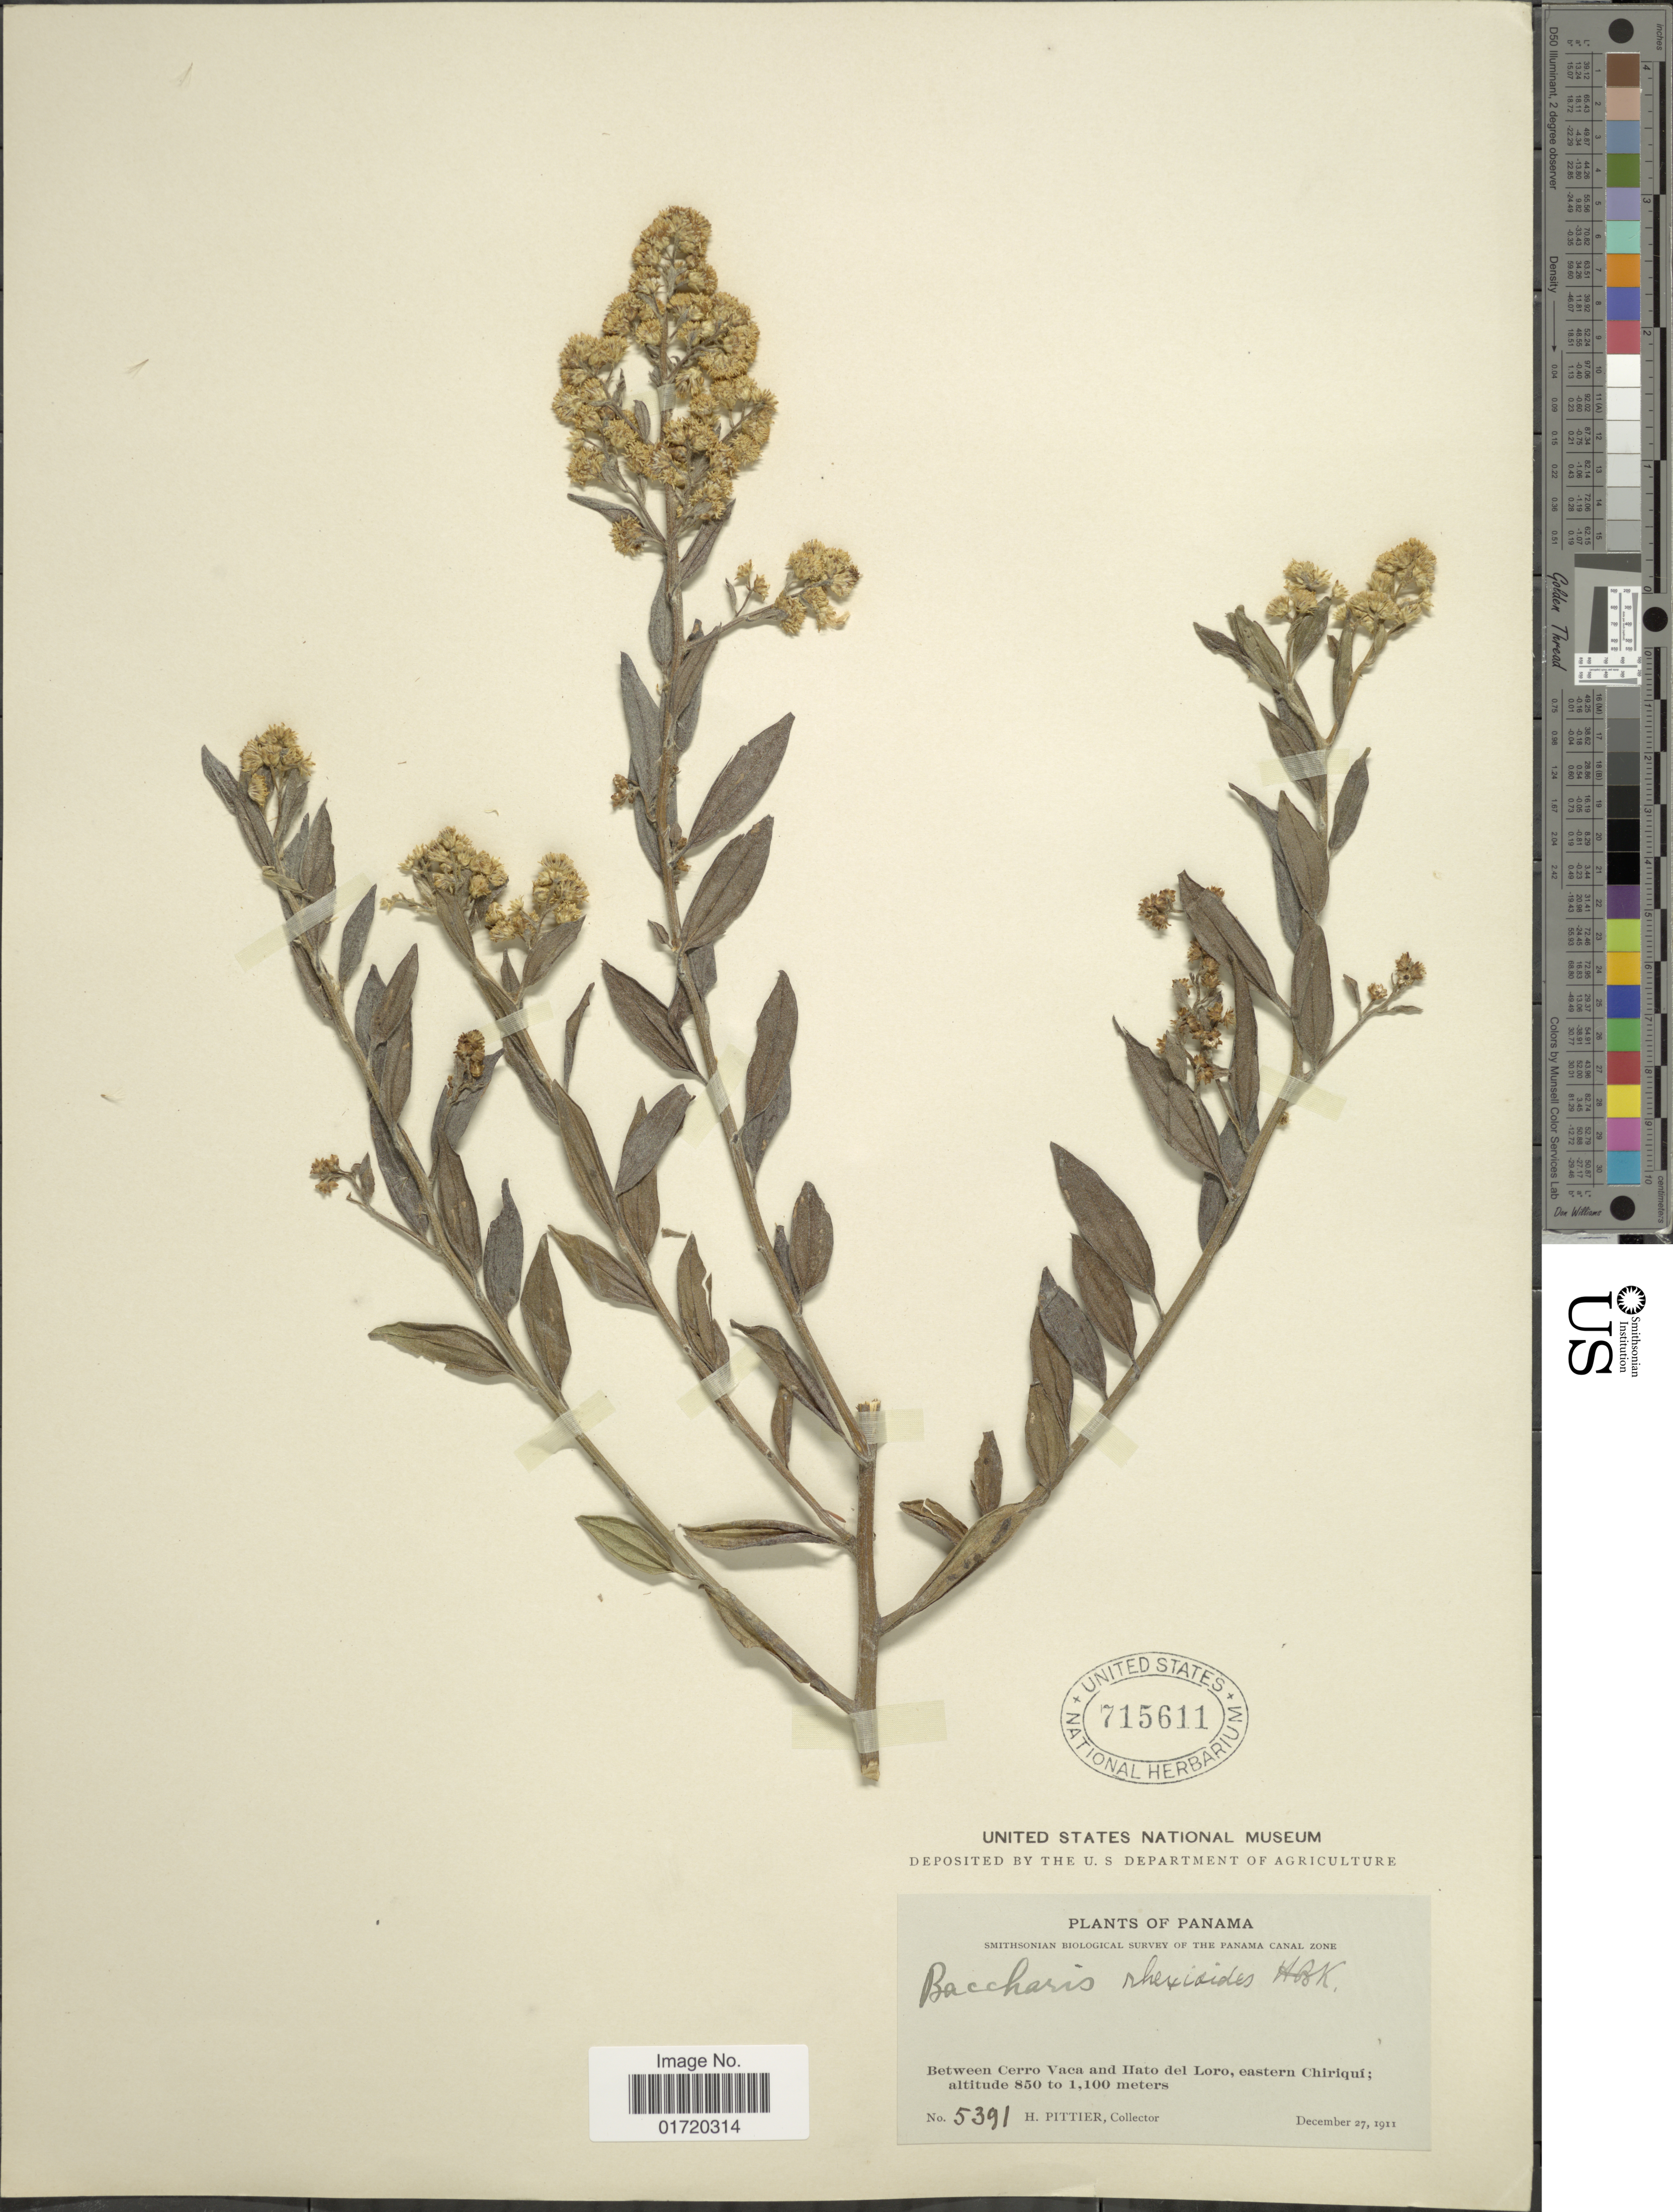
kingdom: Plantae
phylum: Tracheophyta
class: Magnoliopsida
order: Asterales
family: Asteraceae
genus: Baccharis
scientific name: Baccharis trinervis var. rhexioides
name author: (Kunth) Baker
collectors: H. F. Pittier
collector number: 5391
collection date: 1911-12-27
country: Panama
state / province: Chiriqui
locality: Between Cerro Vaca and Hato del Loro, eastern Chiriqui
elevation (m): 850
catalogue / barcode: US 715611